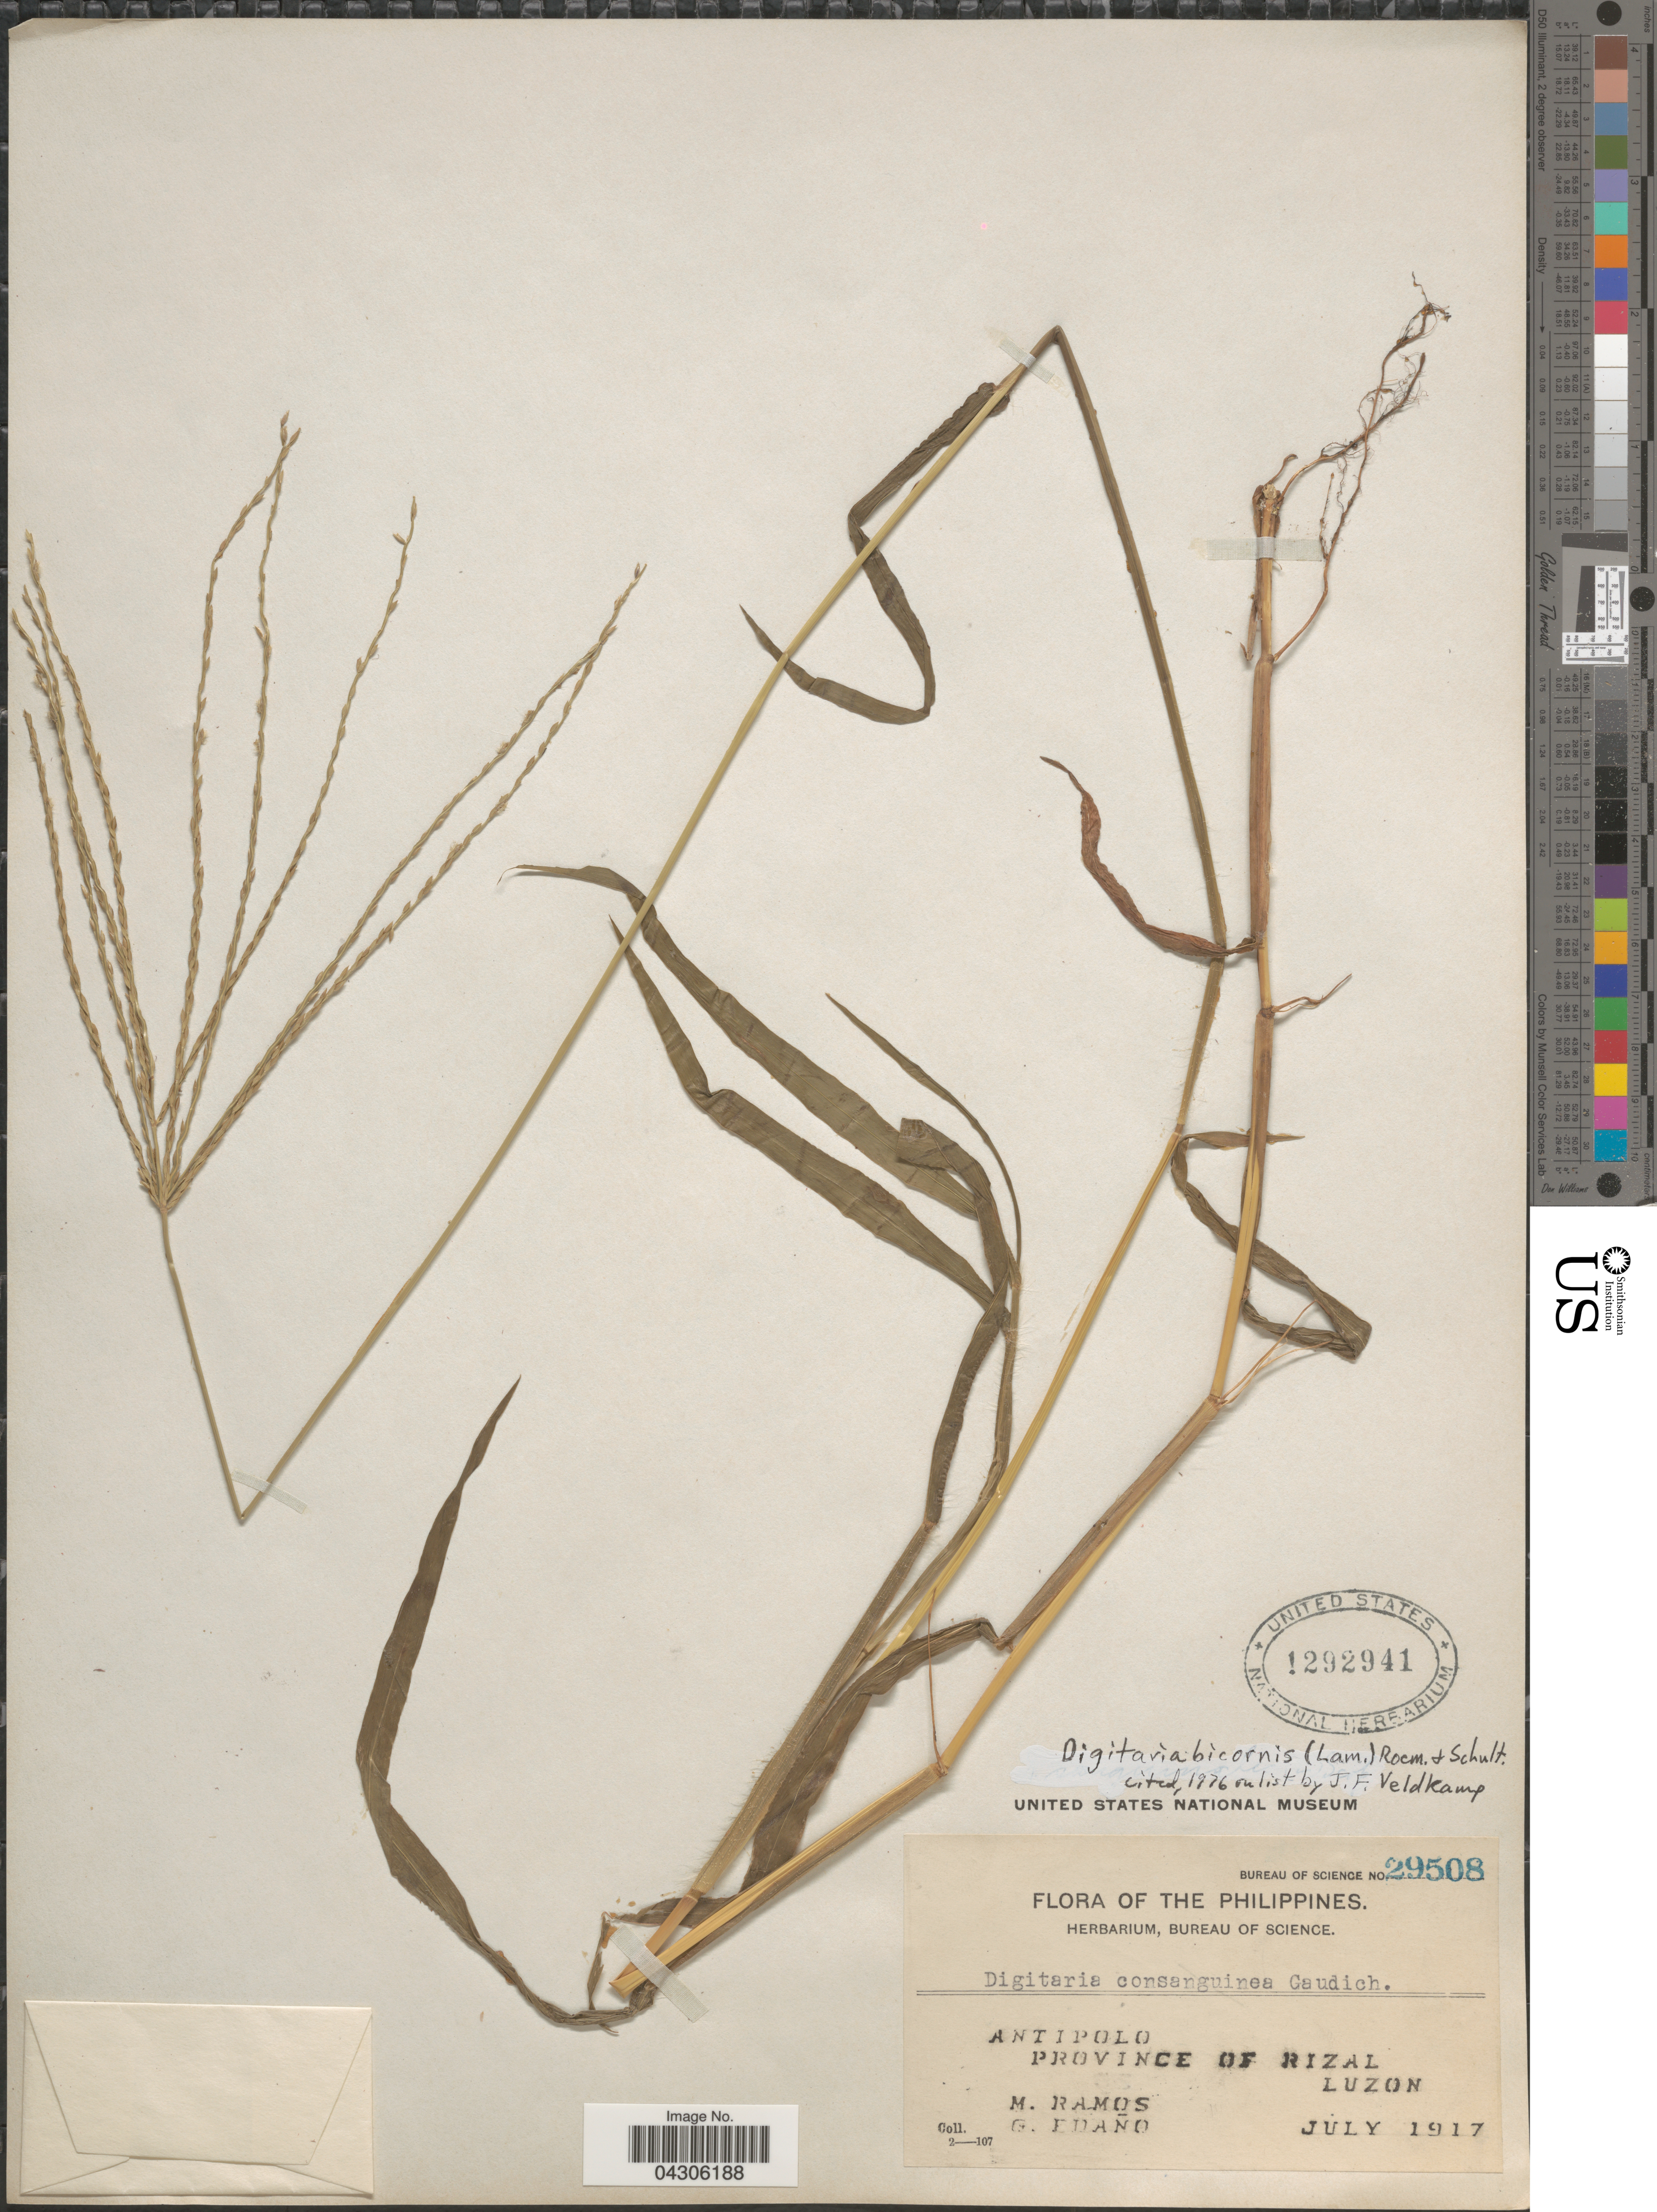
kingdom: Plantae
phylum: Tracheophyta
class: Liliopsida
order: Poales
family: Poaceae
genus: Digitaria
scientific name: Digitaria bicornis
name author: (Lam.) Roem. & Schult.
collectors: M. Ramos & G. Edaño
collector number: Bureau of Science 29508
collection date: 1917-07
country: Philippines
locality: Antipolo. Province of Rizal. Luzon.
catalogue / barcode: US 1292941